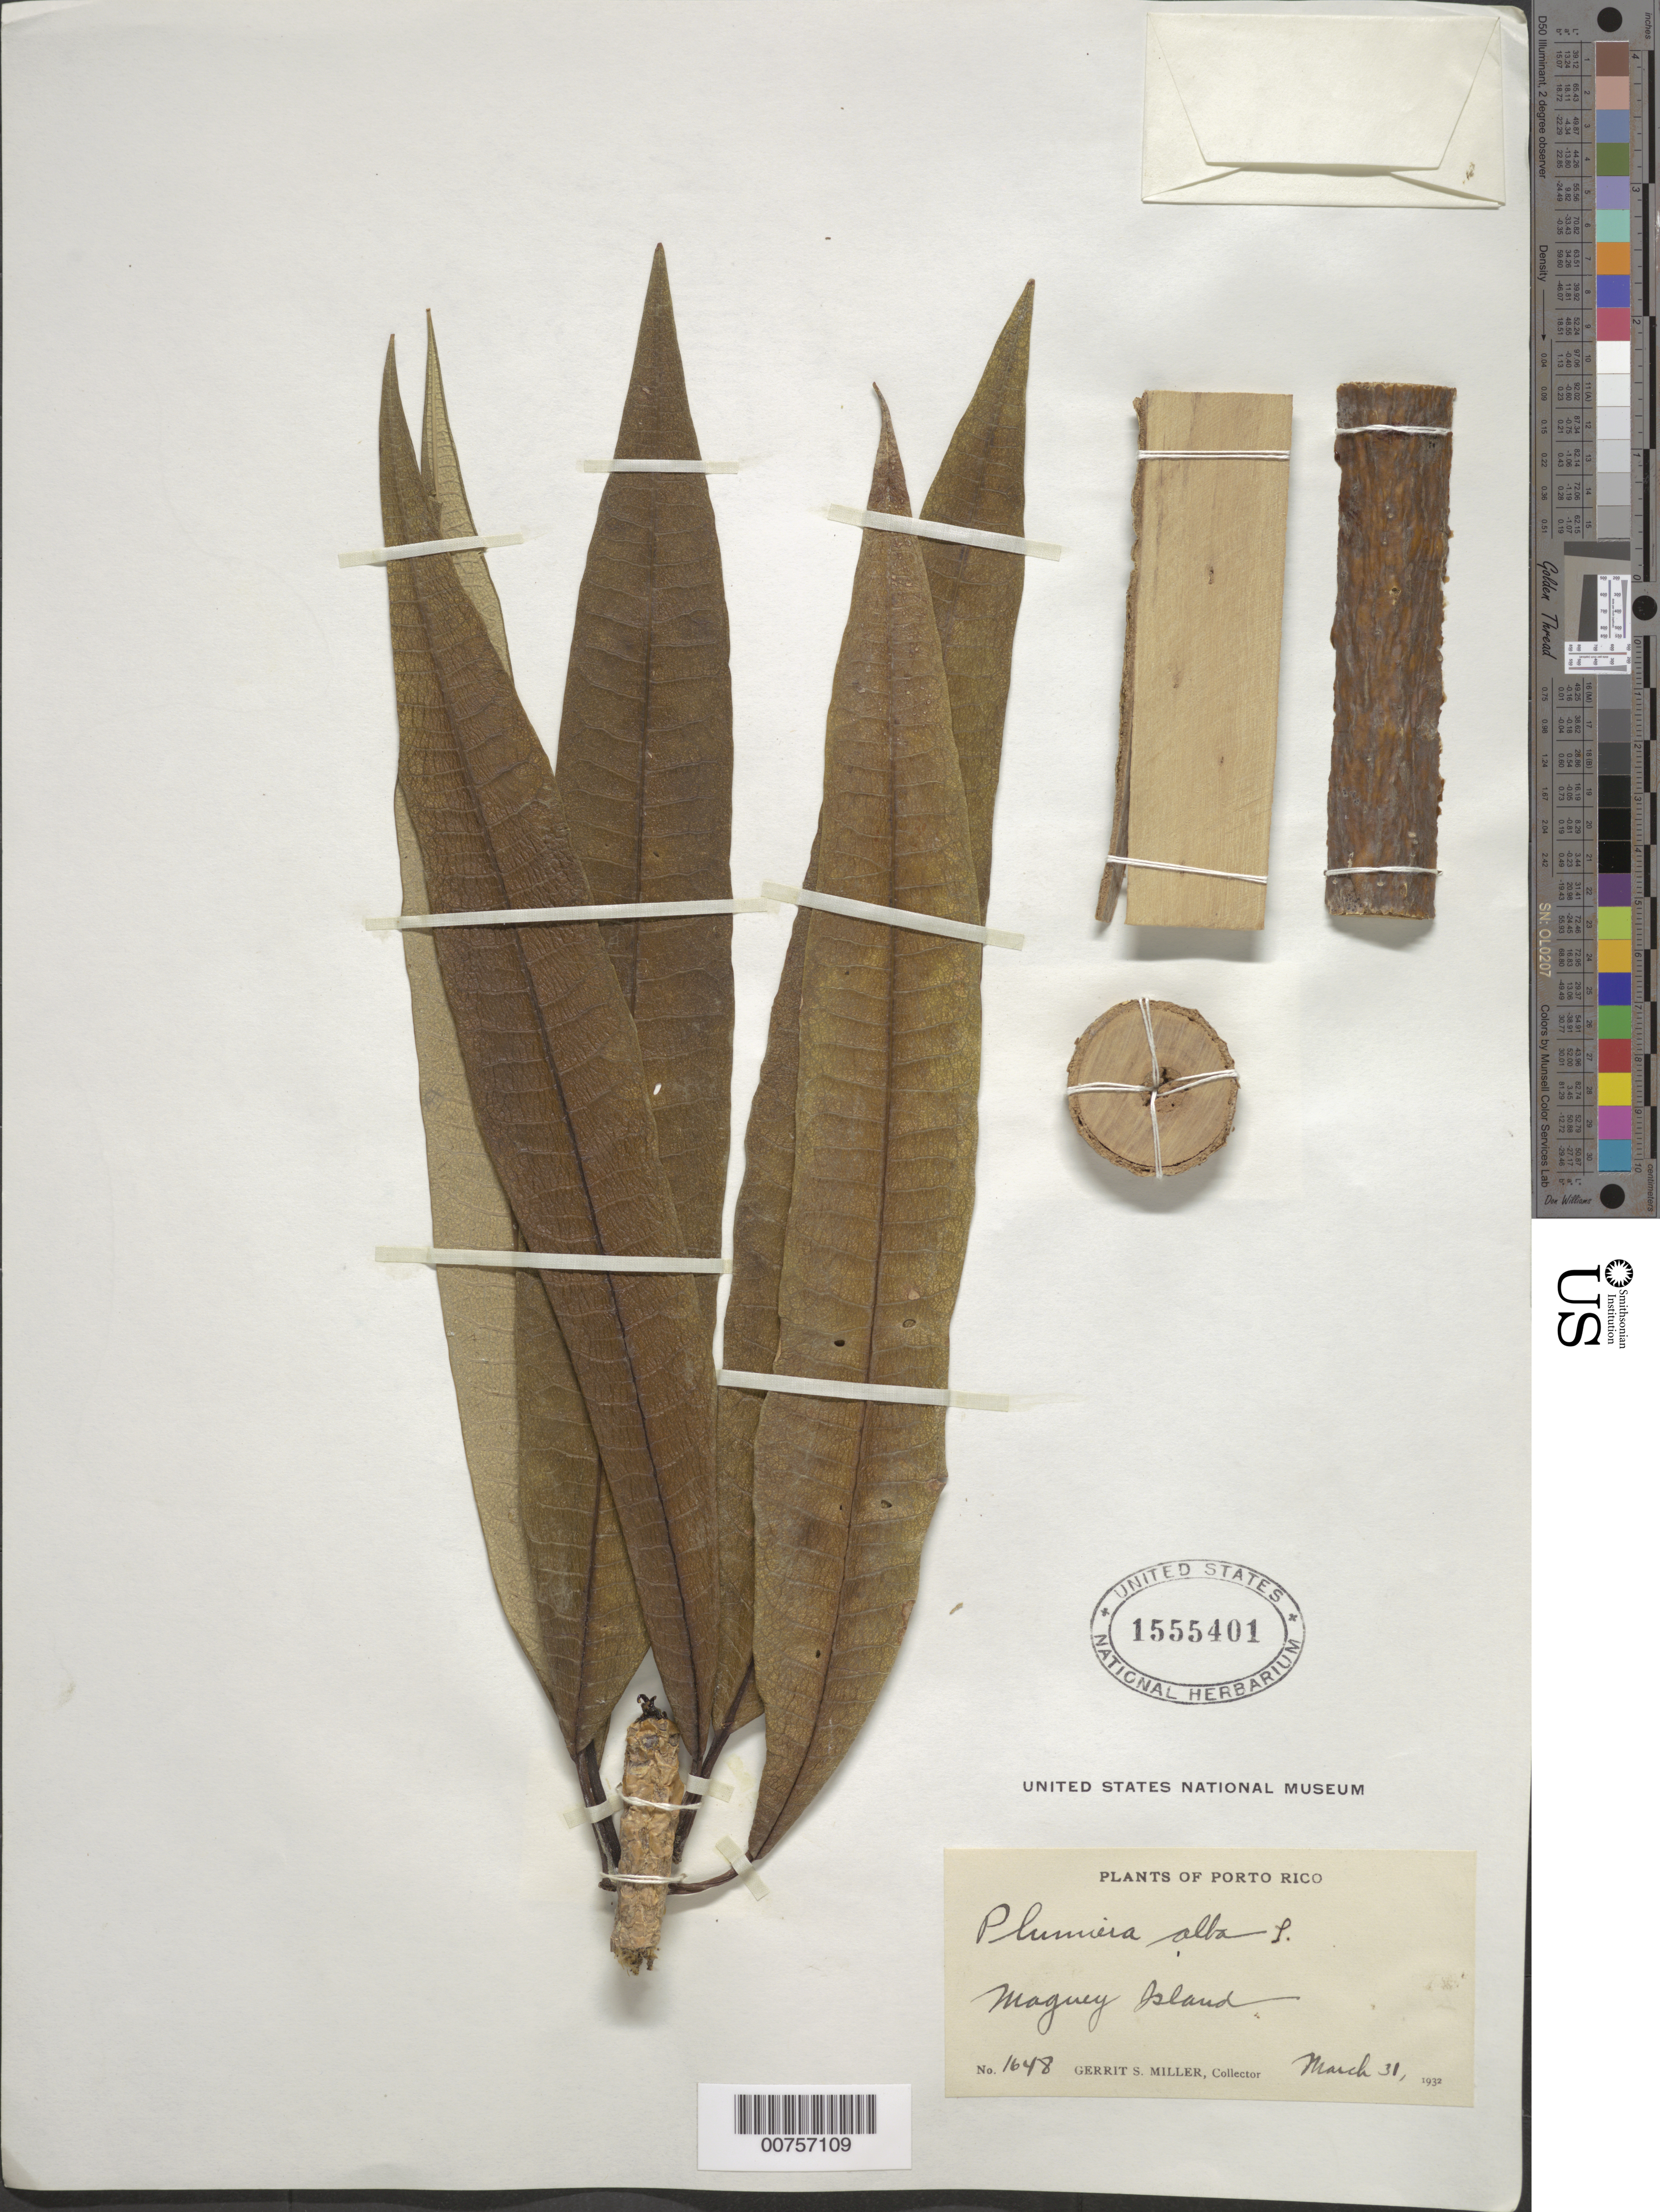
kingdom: Plantae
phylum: Tracheophyta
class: Magnoliopsida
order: Gentianales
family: Apocynaceae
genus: Plumeria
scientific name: Plumeria alba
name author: L.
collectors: G. S. Miller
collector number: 1648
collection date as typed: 31 Mar 1932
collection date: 1932-03-31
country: Puerto Rico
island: Magueyes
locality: Maguey Island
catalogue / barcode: US 1555401